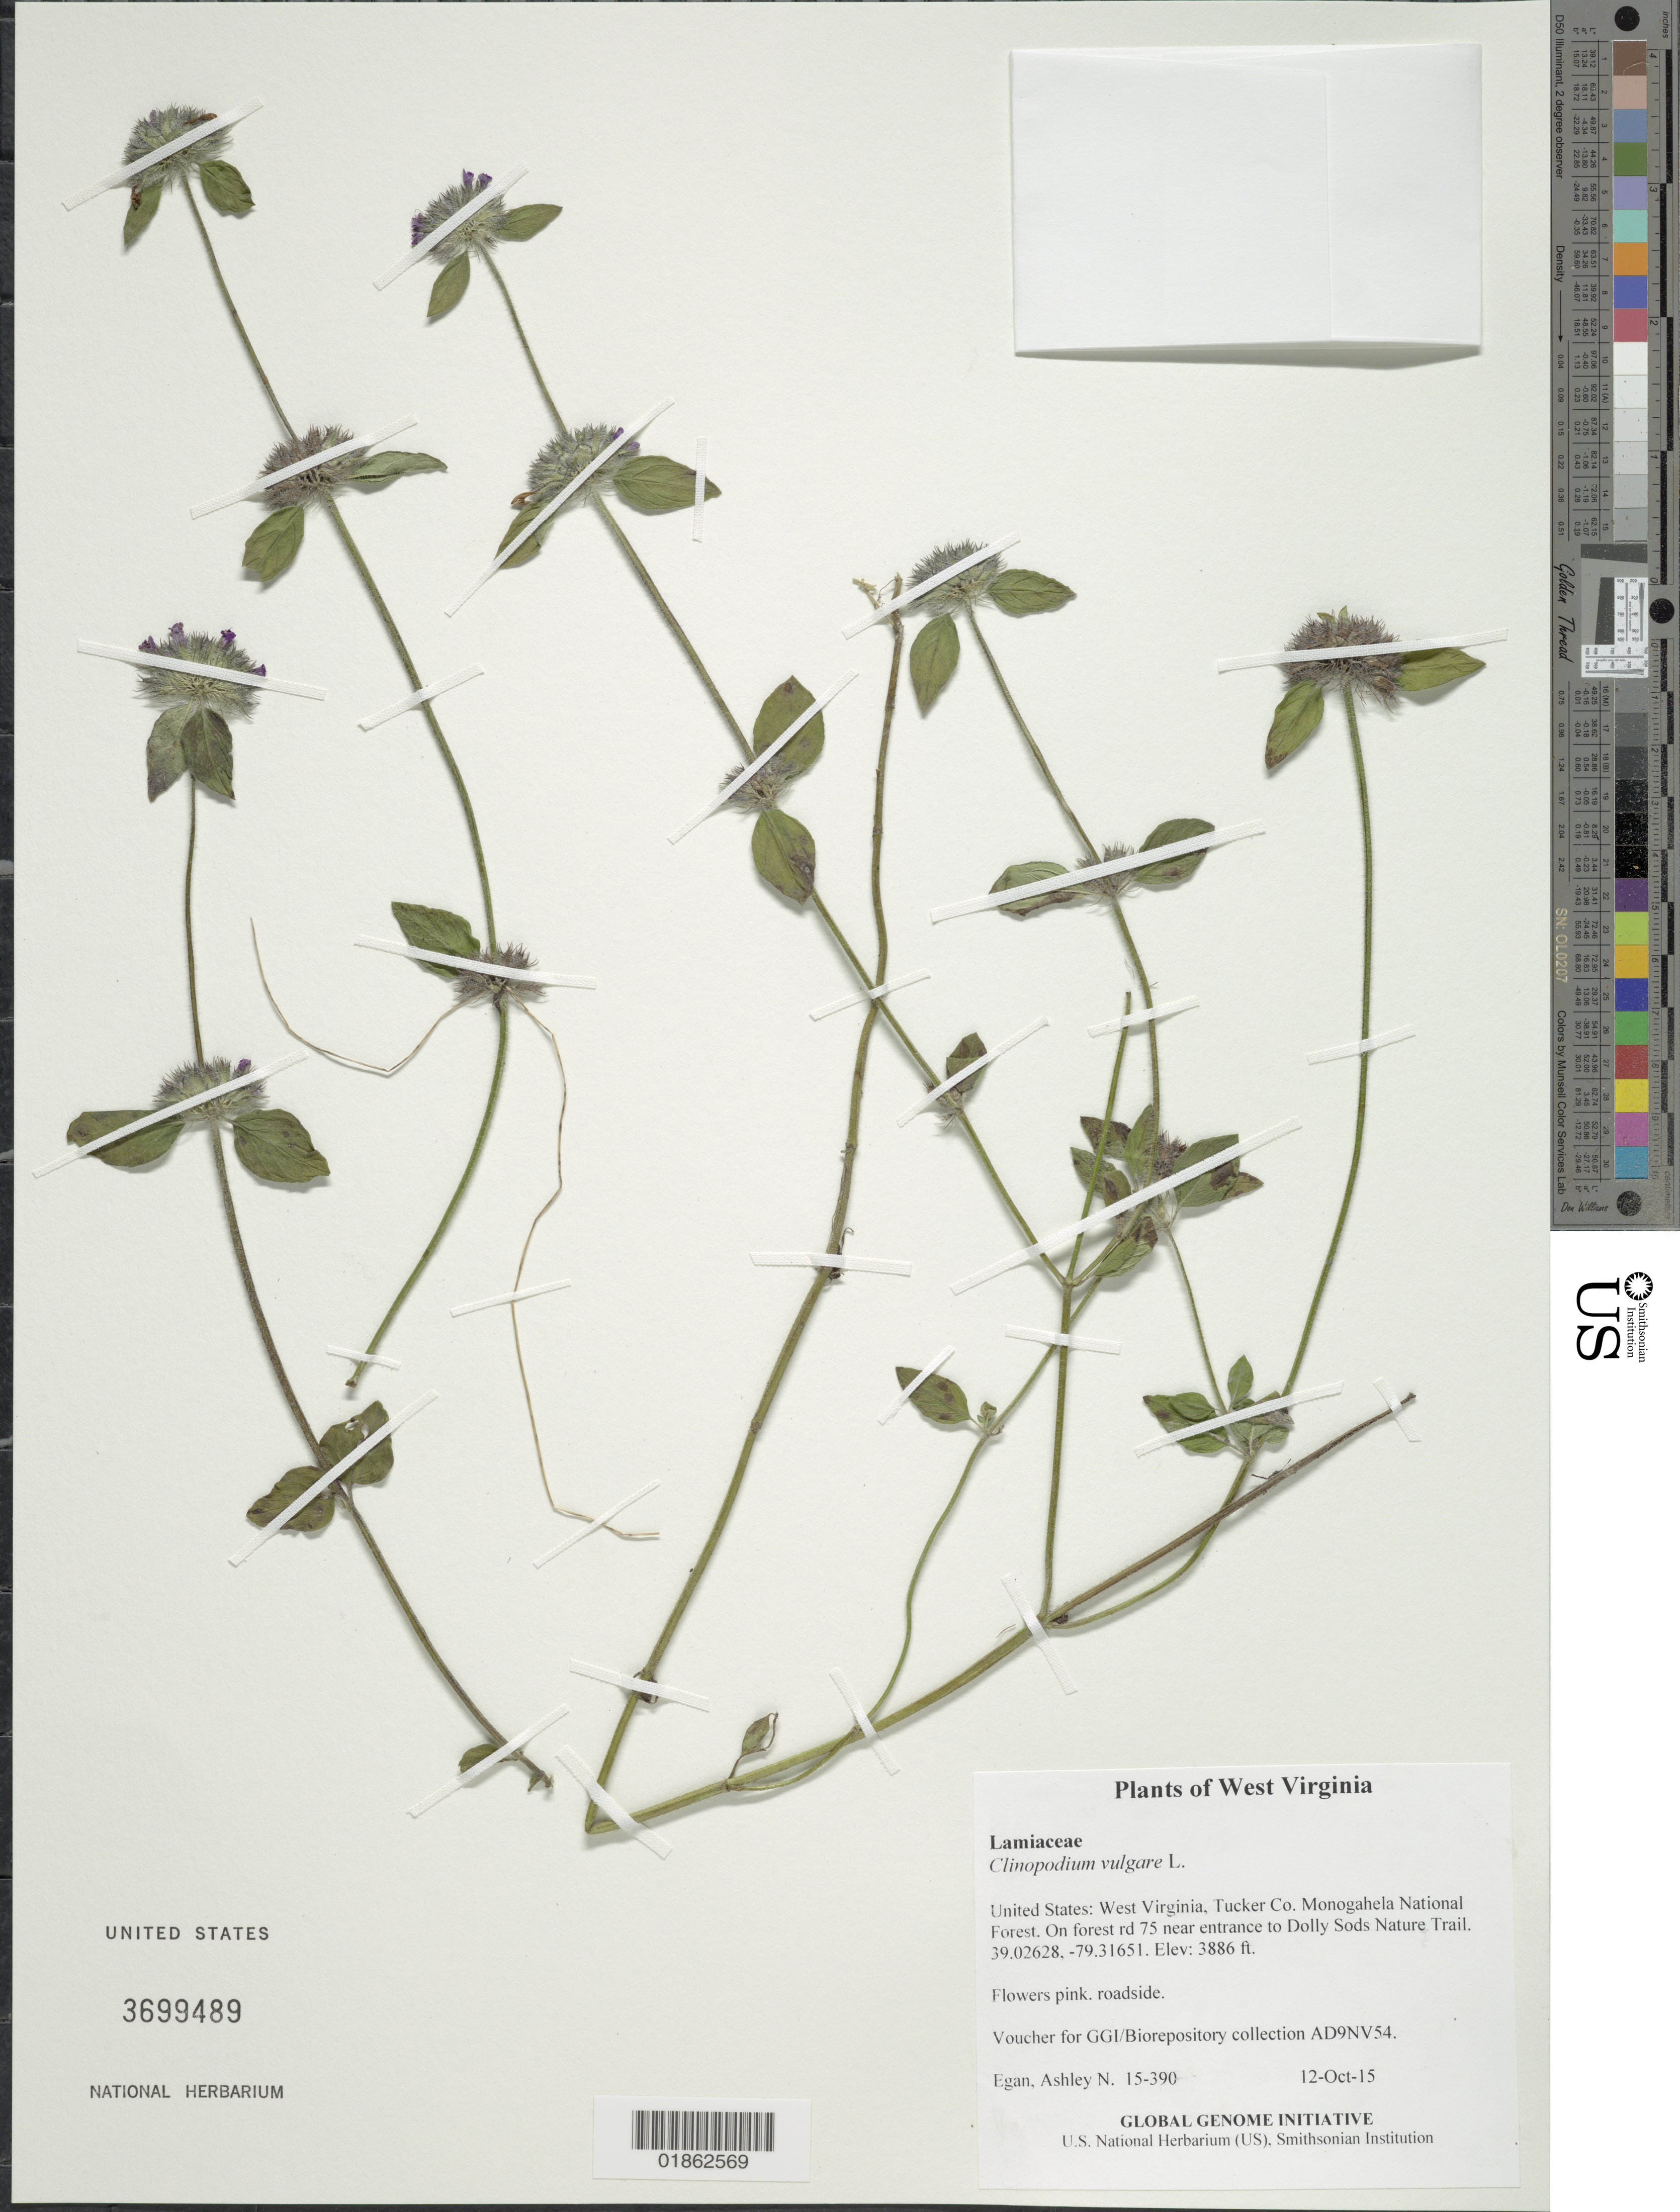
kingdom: Plantae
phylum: Tracheophyta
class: Magnoliopsida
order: Lamiales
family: Lamiaceae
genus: Clinopodium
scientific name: Clinopodium vulgare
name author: L.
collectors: A. N. Egan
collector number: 15-390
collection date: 2015-10-12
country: United States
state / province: West Virginia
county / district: Tucker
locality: Monogahela National Forest. On forest rd 75 near entrance to Dolly Sods Nature Trail.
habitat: roadside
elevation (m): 1184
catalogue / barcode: US 3699489